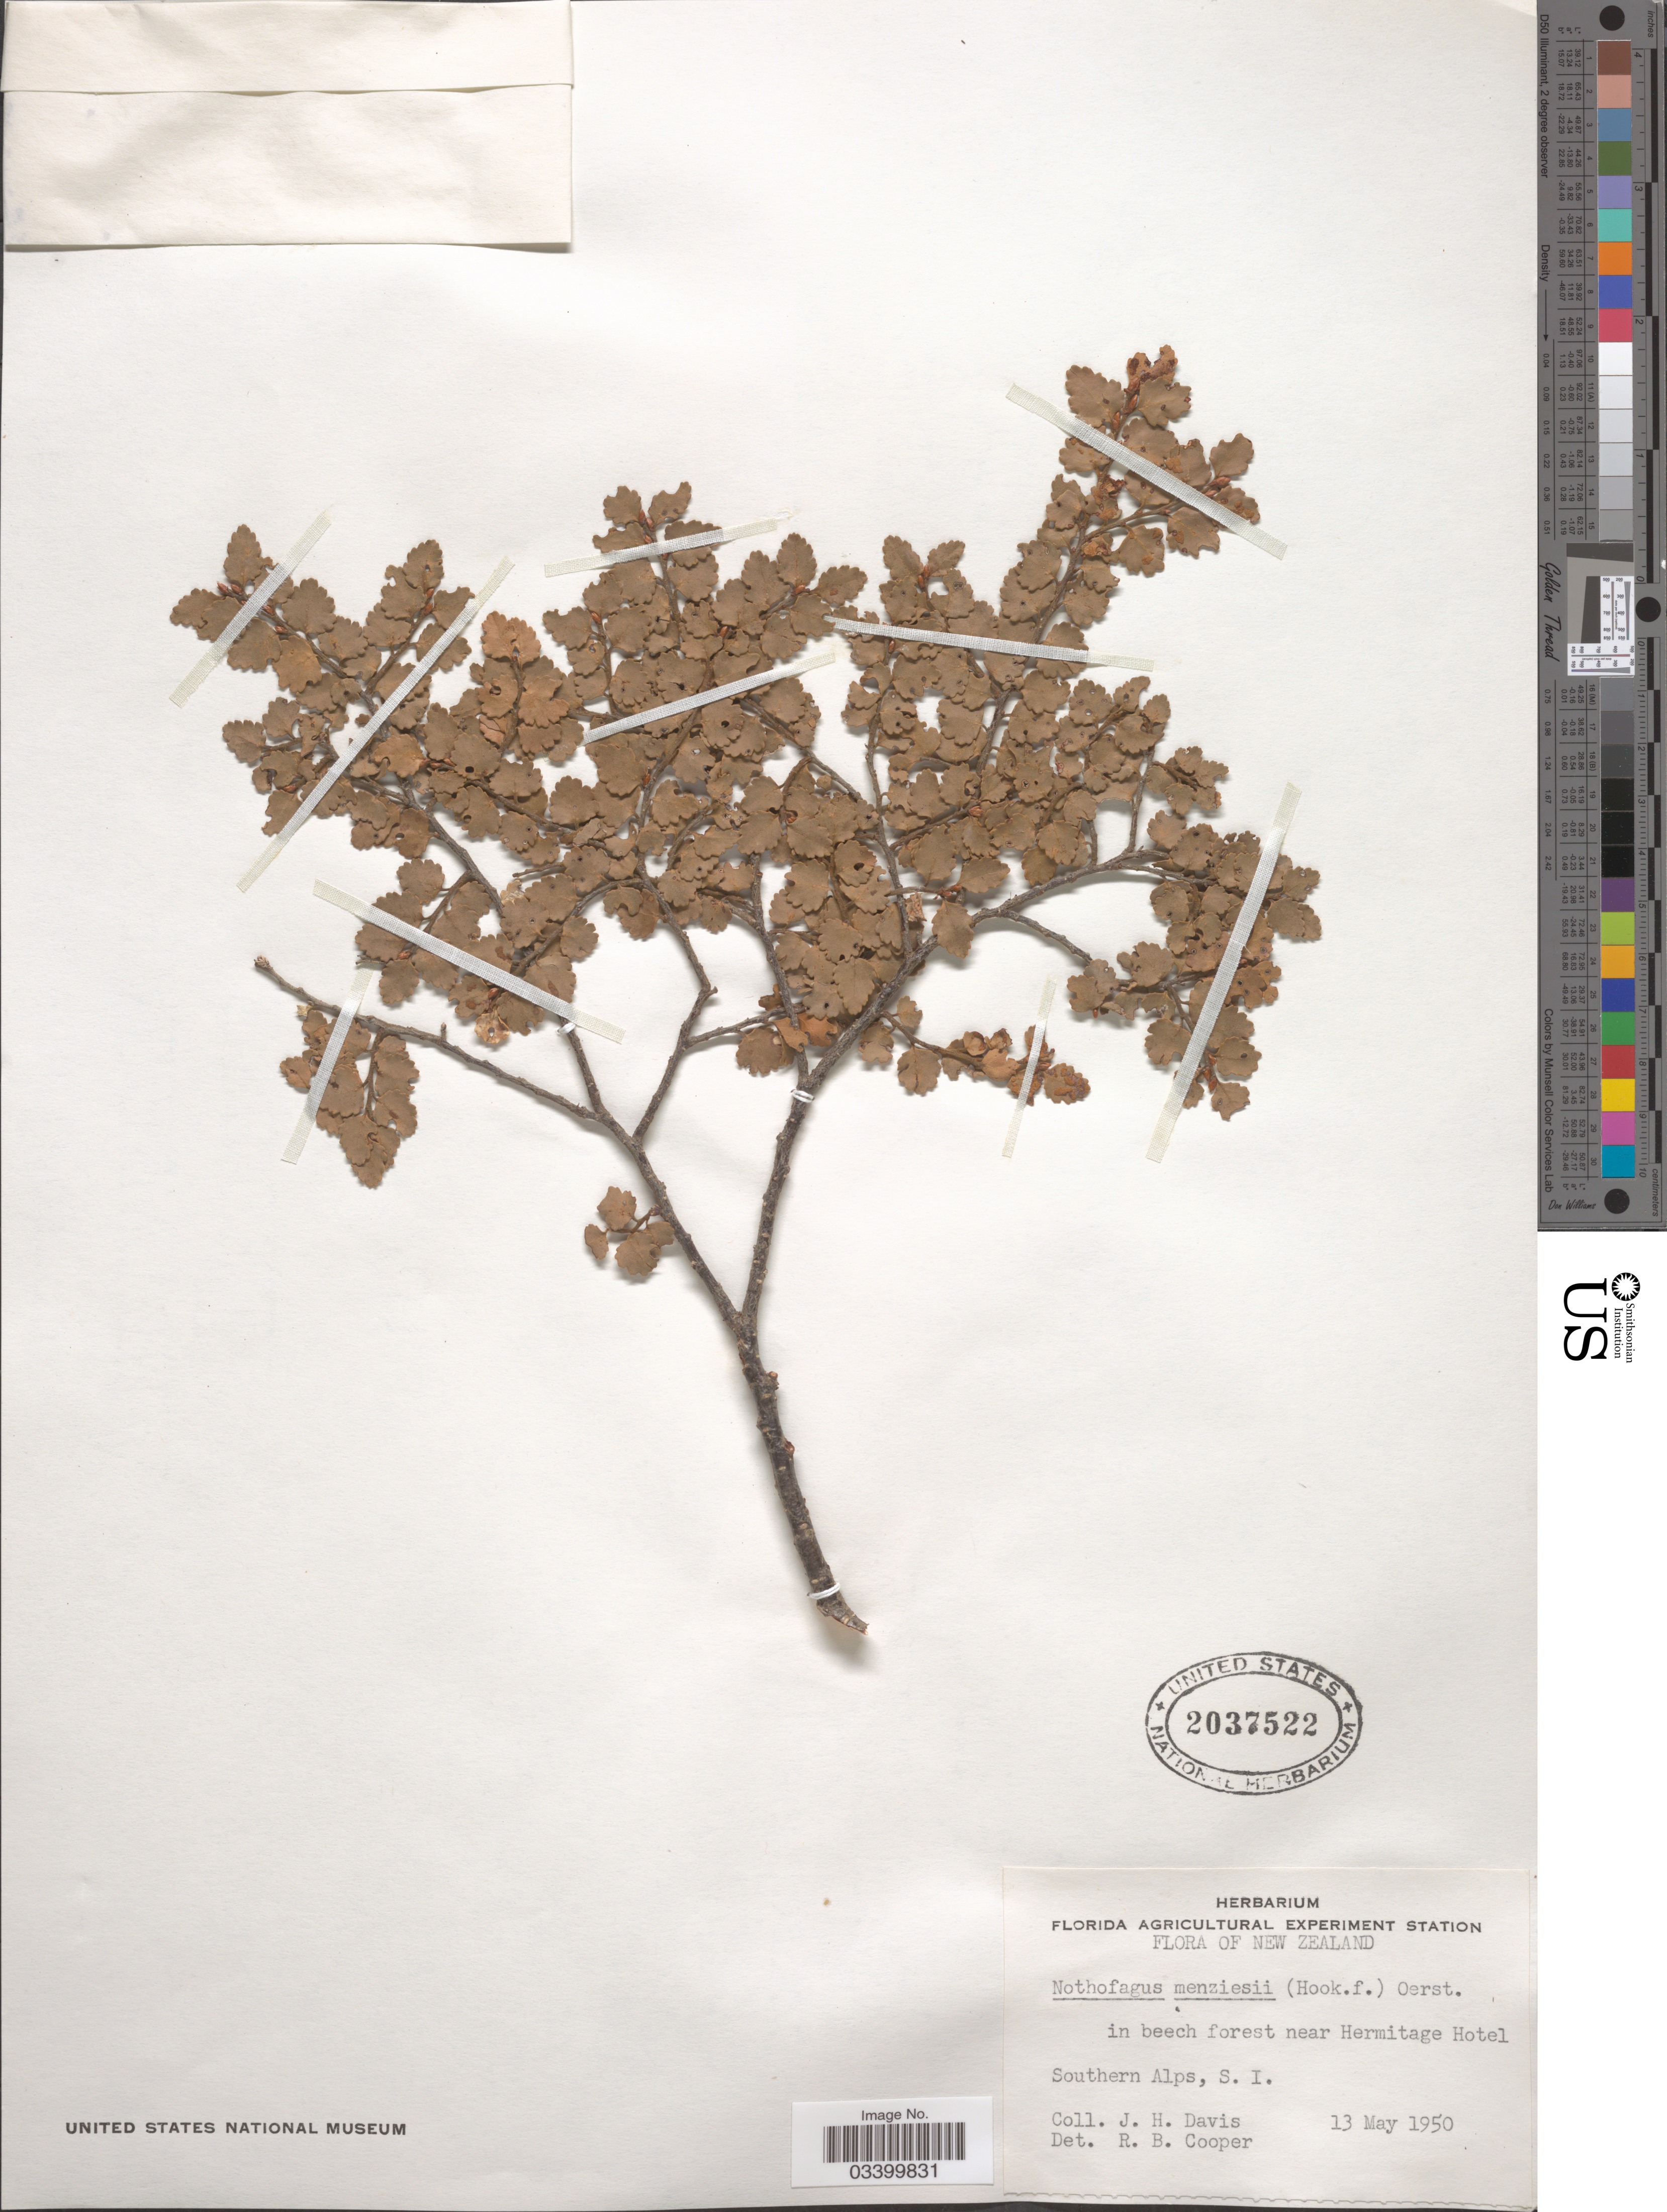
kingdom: Plantae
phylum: Tracheophyta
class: Magnoliopsida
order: Fagales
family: Nothofagaceae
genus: Nothofagus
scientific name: Nothofagus menziesii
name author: (Hook. f.) Oerst.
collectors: J. Davis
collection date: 1950-05-13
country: New Zealand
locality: In beech forest near Hermitage Hotel. Southern Alps, S. I.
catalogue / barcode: US 2037522